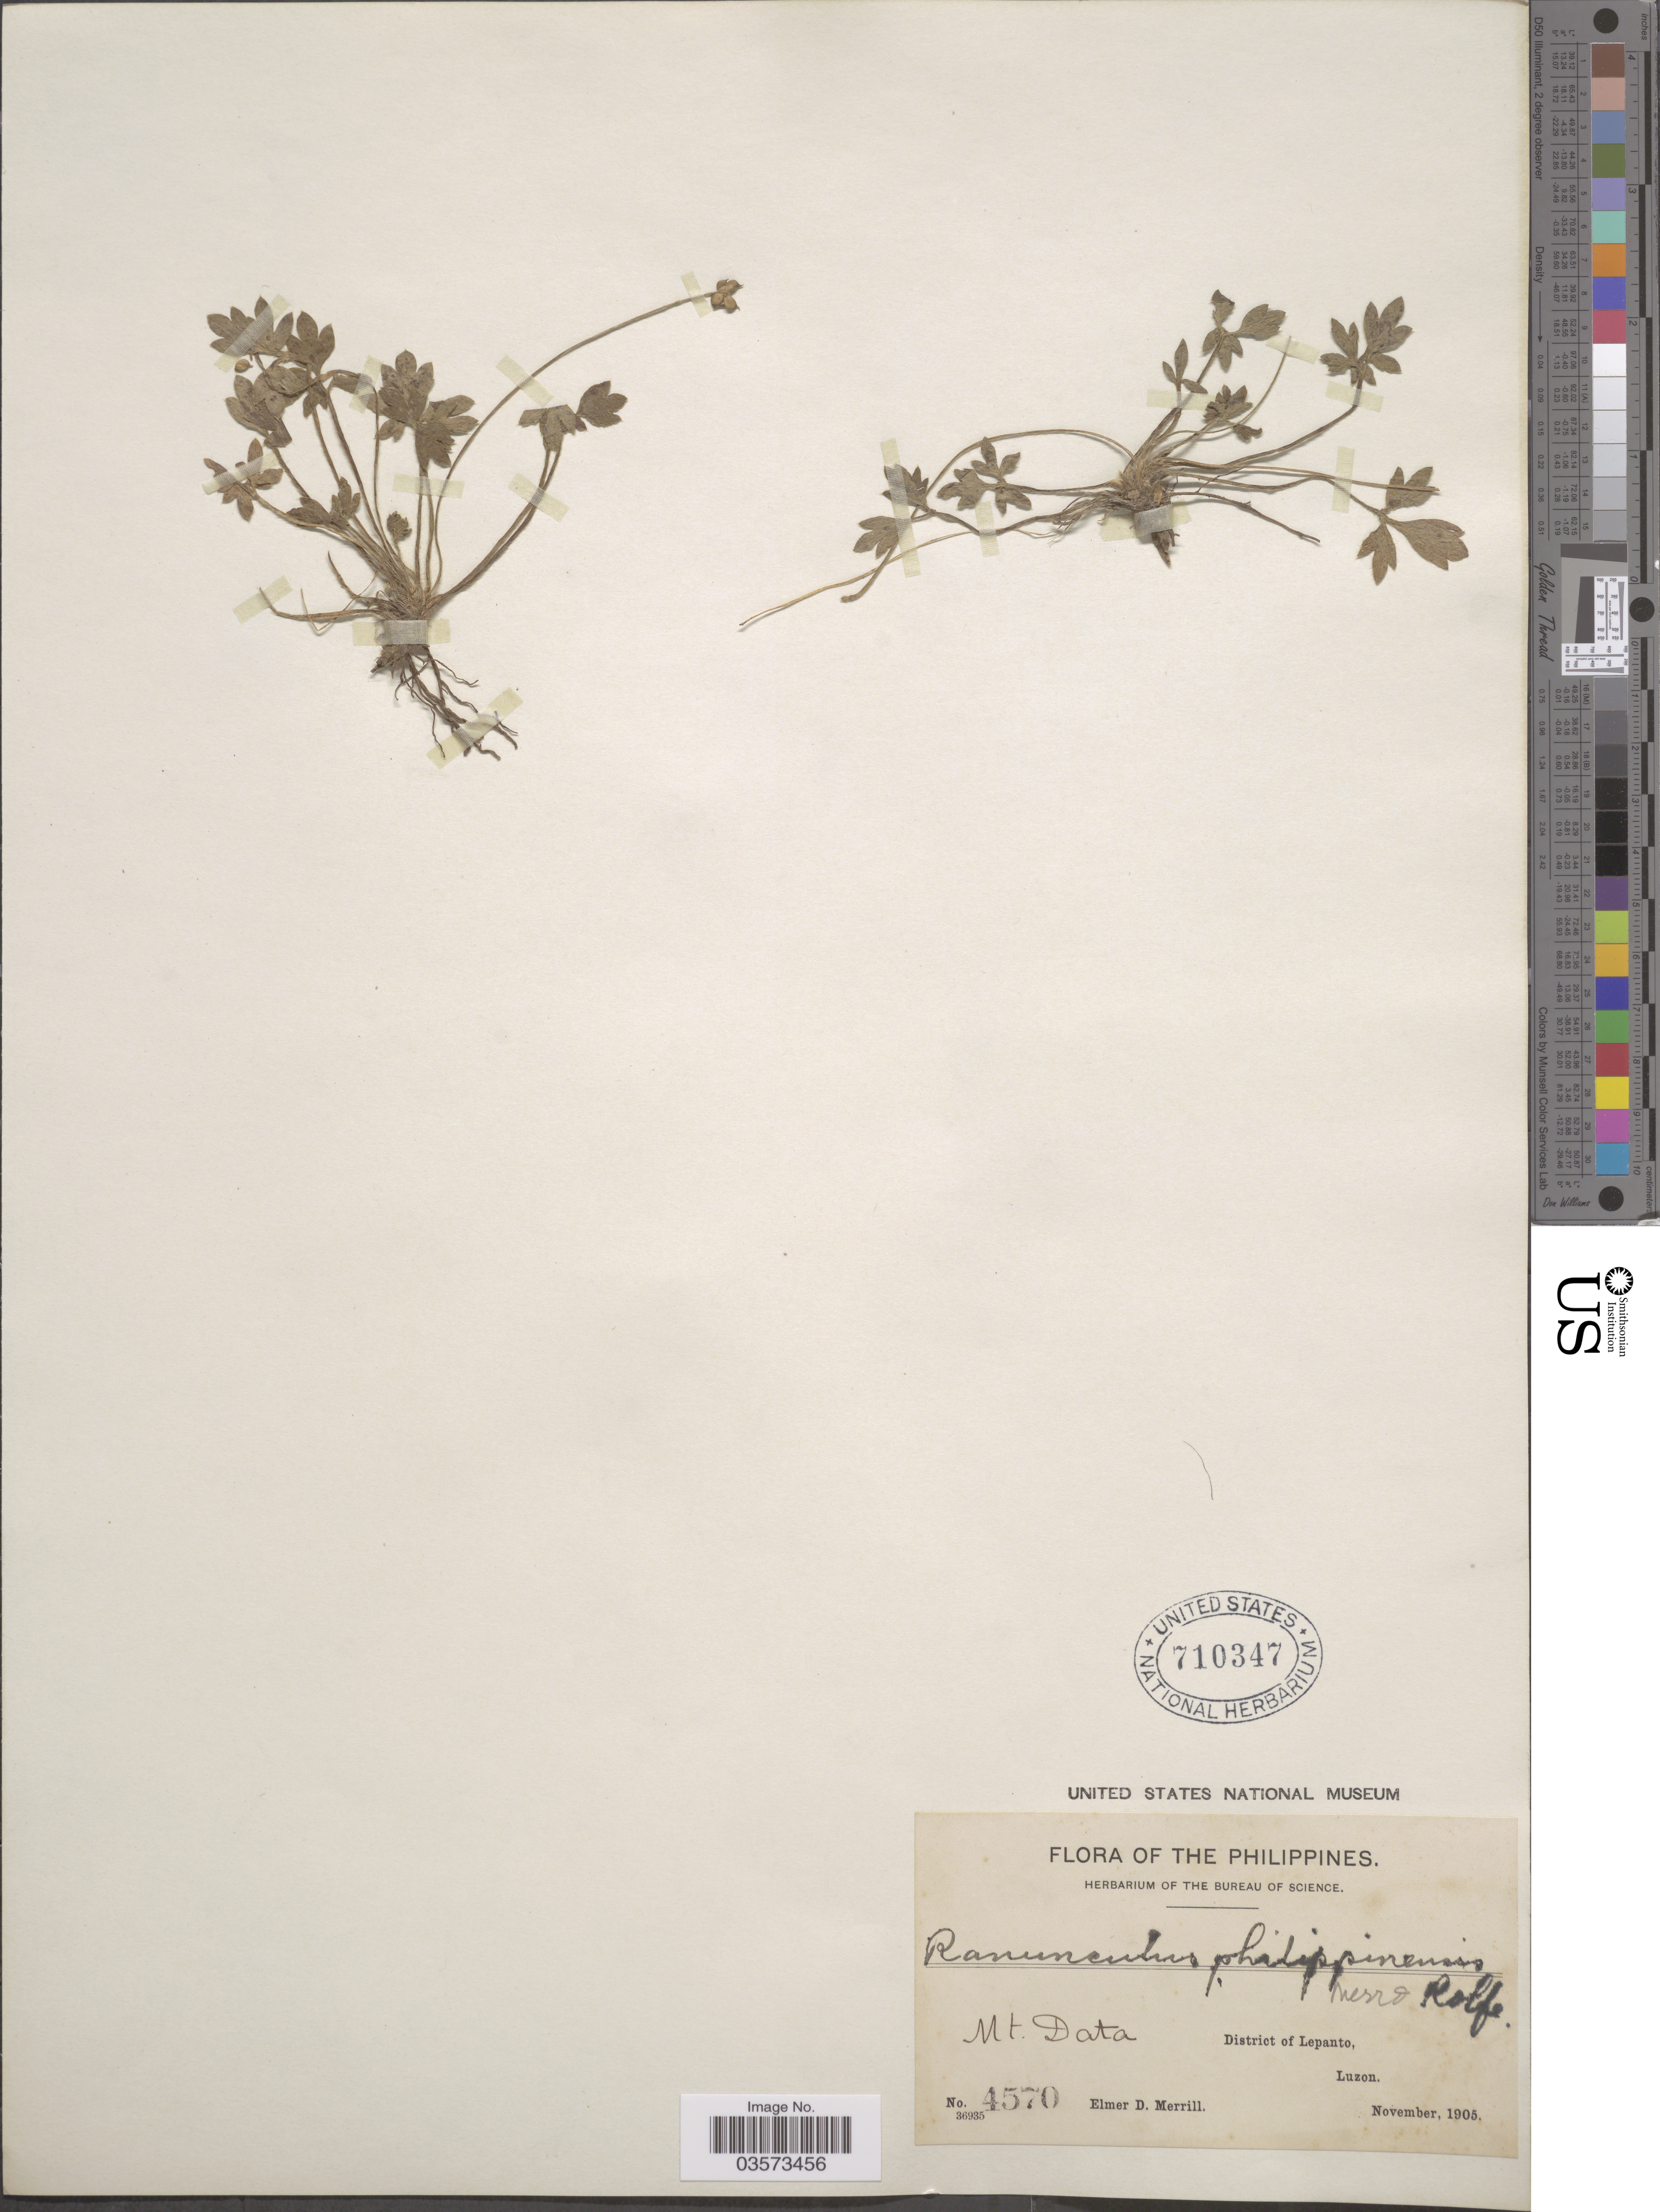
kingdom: Plantae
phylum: Tracheophyta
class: Magnoliopsida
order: Ranunculales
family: Ranunculaceae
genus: Ranunculus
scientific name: Ranunculus philippinensis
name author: Merr. & Rolfe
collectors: E. D. Merrill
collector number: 4570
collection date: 1905-11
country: Philippines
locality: Mt. Data, District of Lepanto, Luzon.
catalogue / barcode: US 710347